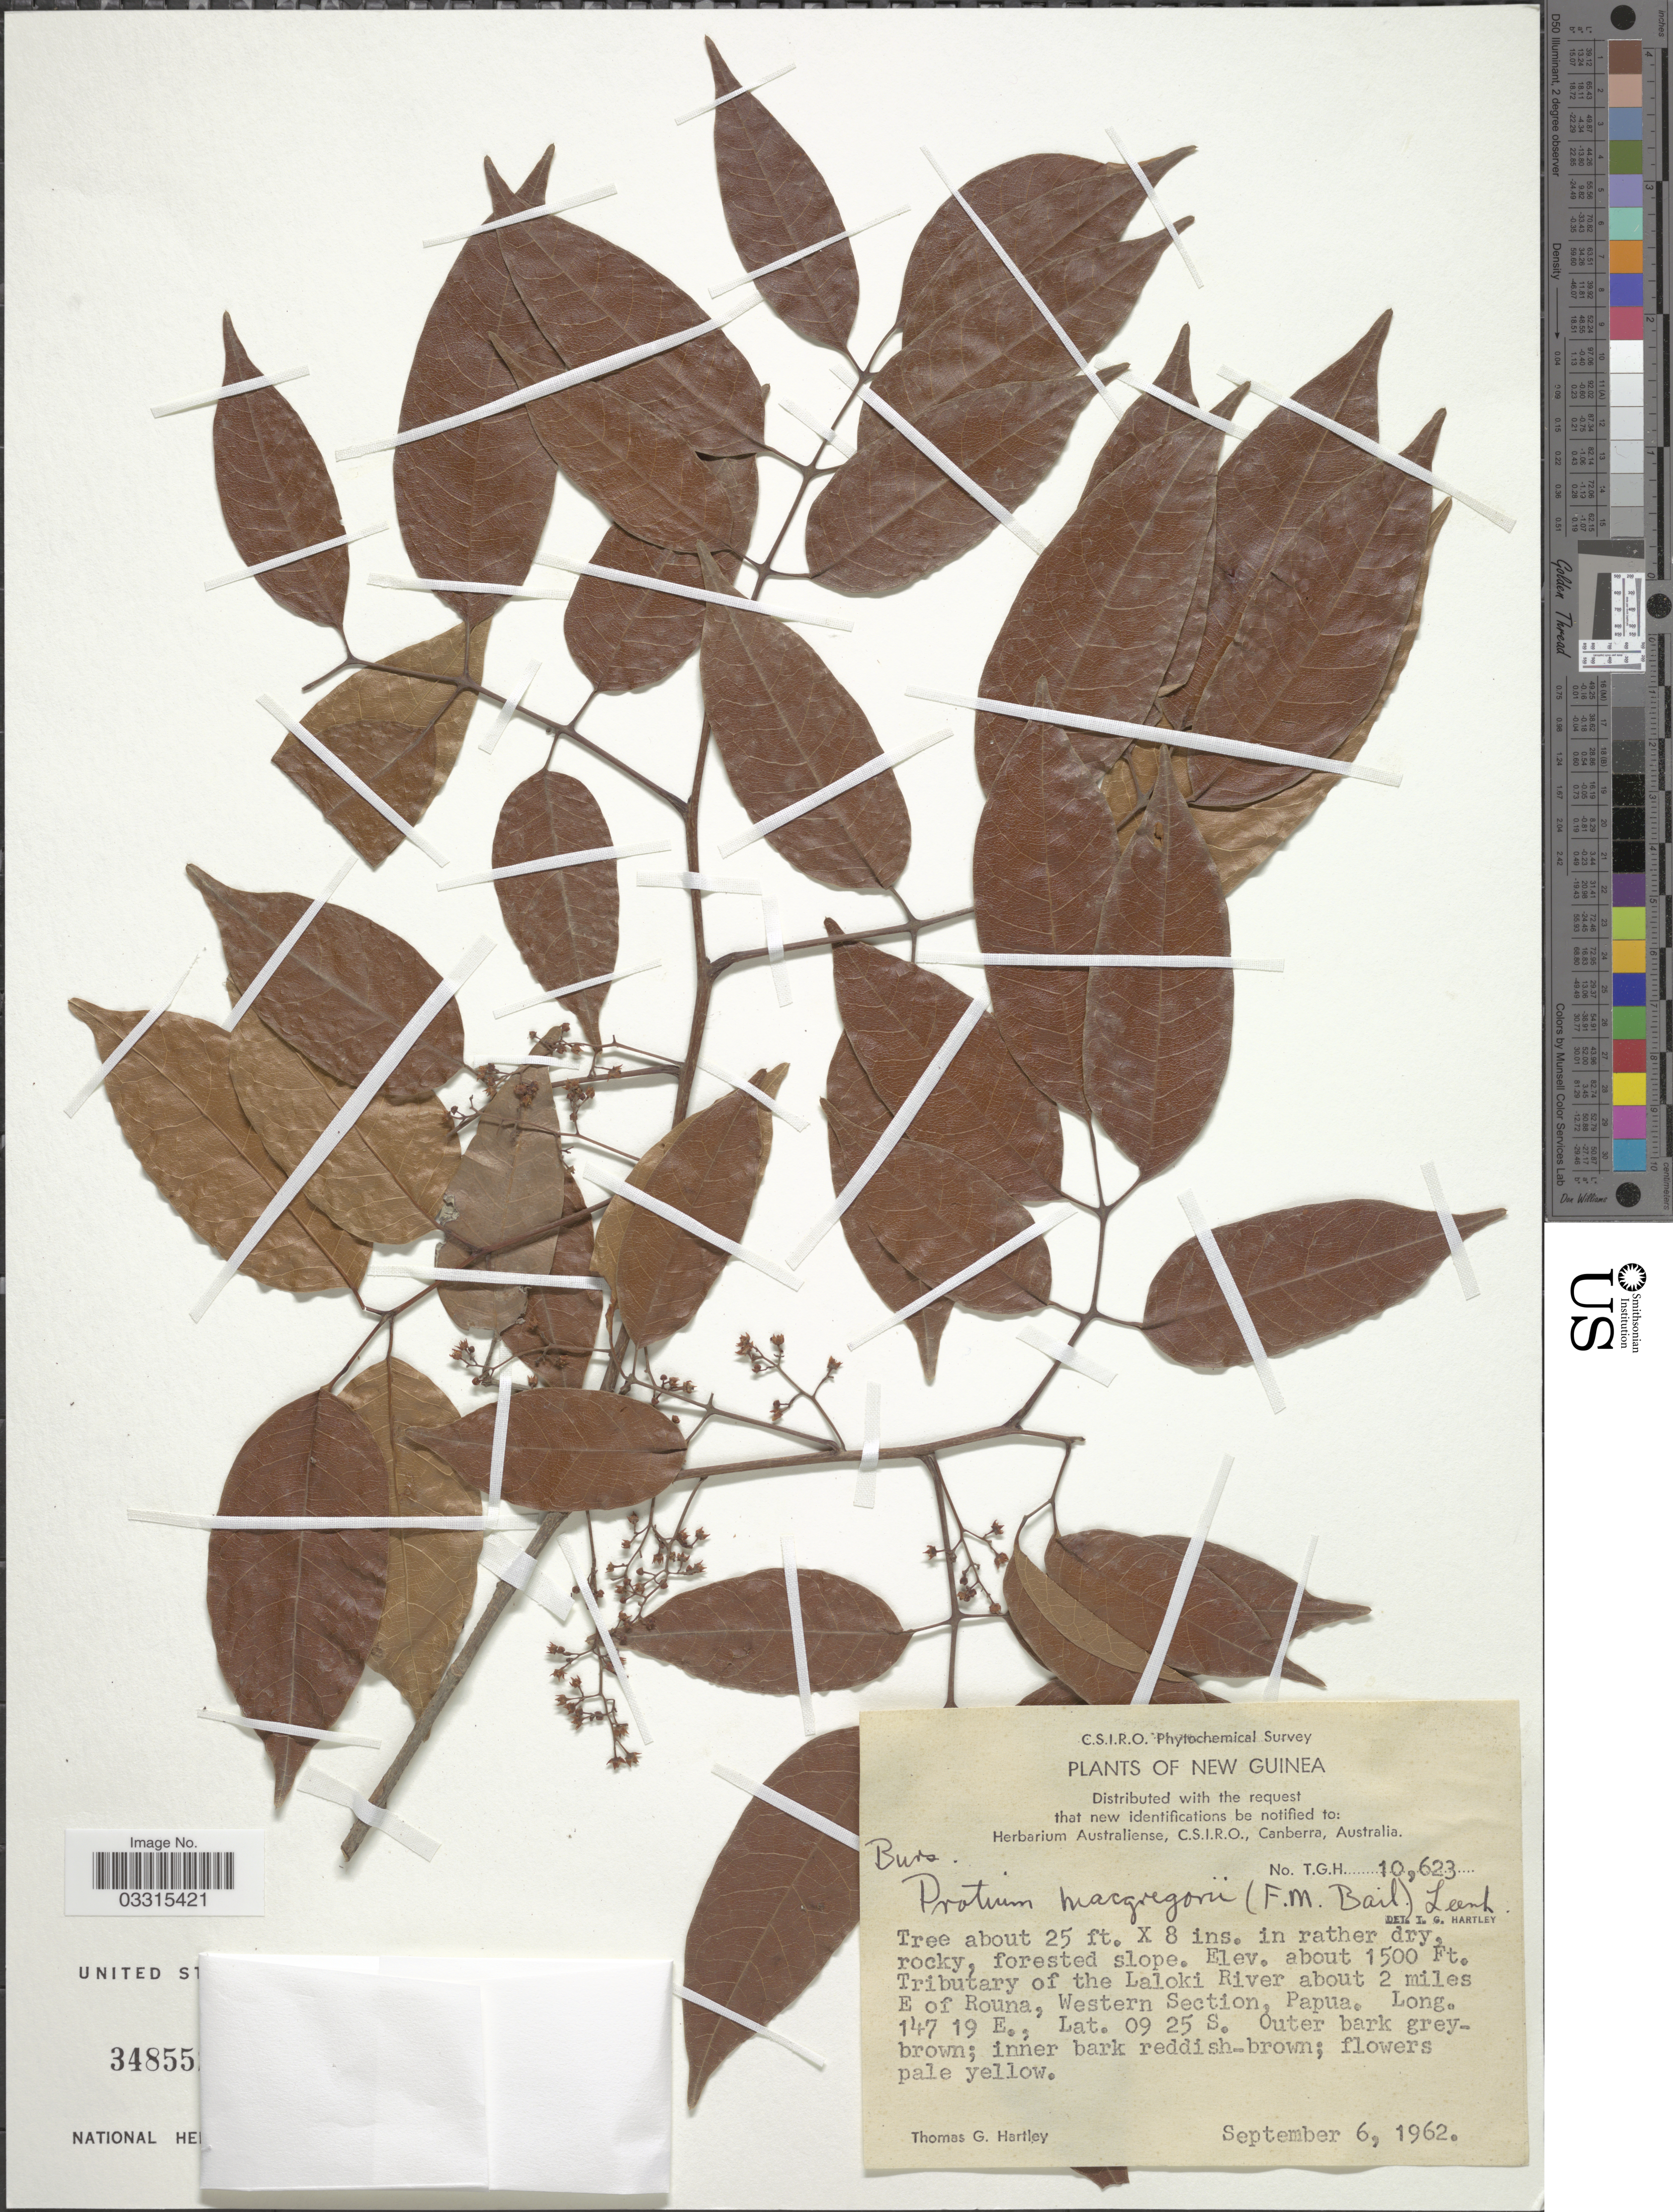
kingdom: Plantae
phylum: Tracheophyta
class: Magnoliopsida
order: Sapindales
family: Burseraceae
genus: Protium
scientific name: Protium macgregorii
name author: (F.M. Bailey) Leenh.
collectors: T. G. Hartley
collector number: T.G.H.10623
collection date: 1962-09-06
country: Papua New Guinea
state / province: Manus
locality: New Guinea. Tributary of the Laloki River about 2 miles E of Rouna, Western Section, Papua.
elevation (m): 457